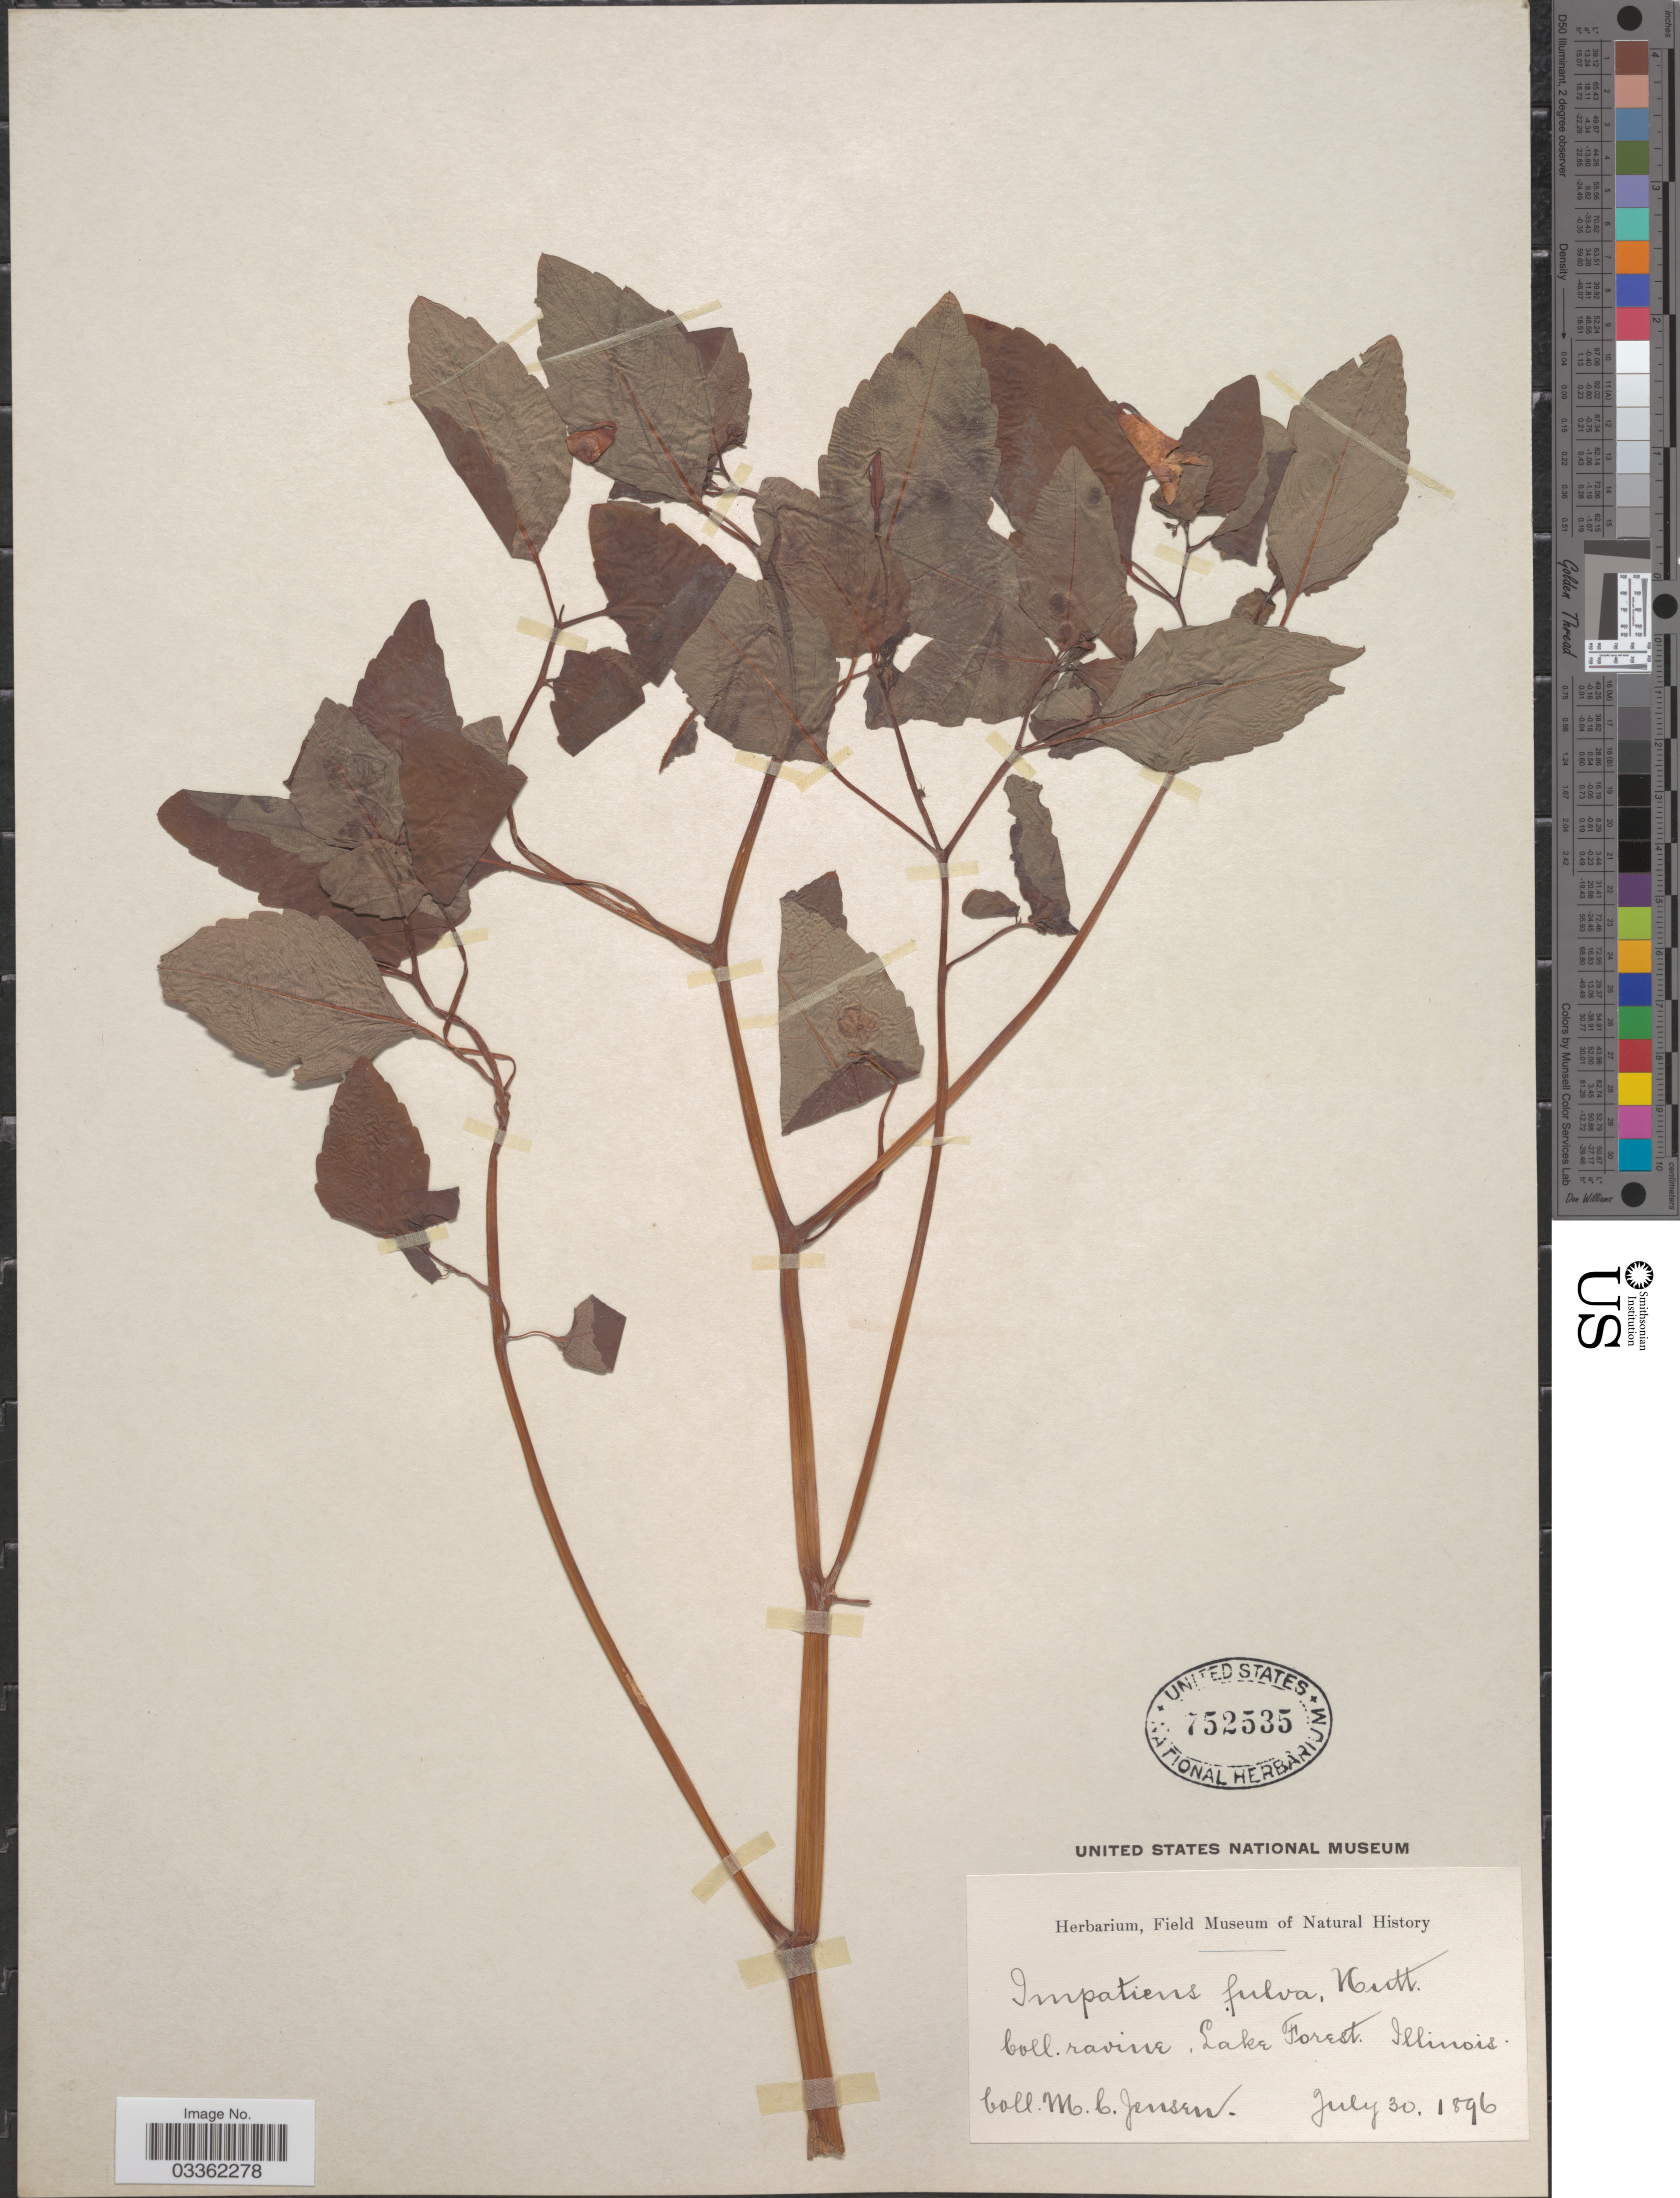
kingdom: Plantae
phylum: Tracheophyta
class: Magnoliopsida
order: Ericales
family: Balsaminaceae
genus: Impatiens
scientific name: Impatiens capensis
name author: Meerb.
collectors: M. C. Jensen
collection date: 1896-07-30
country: United States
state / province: Illinois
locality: Lake Forest.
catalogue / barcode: US 752535